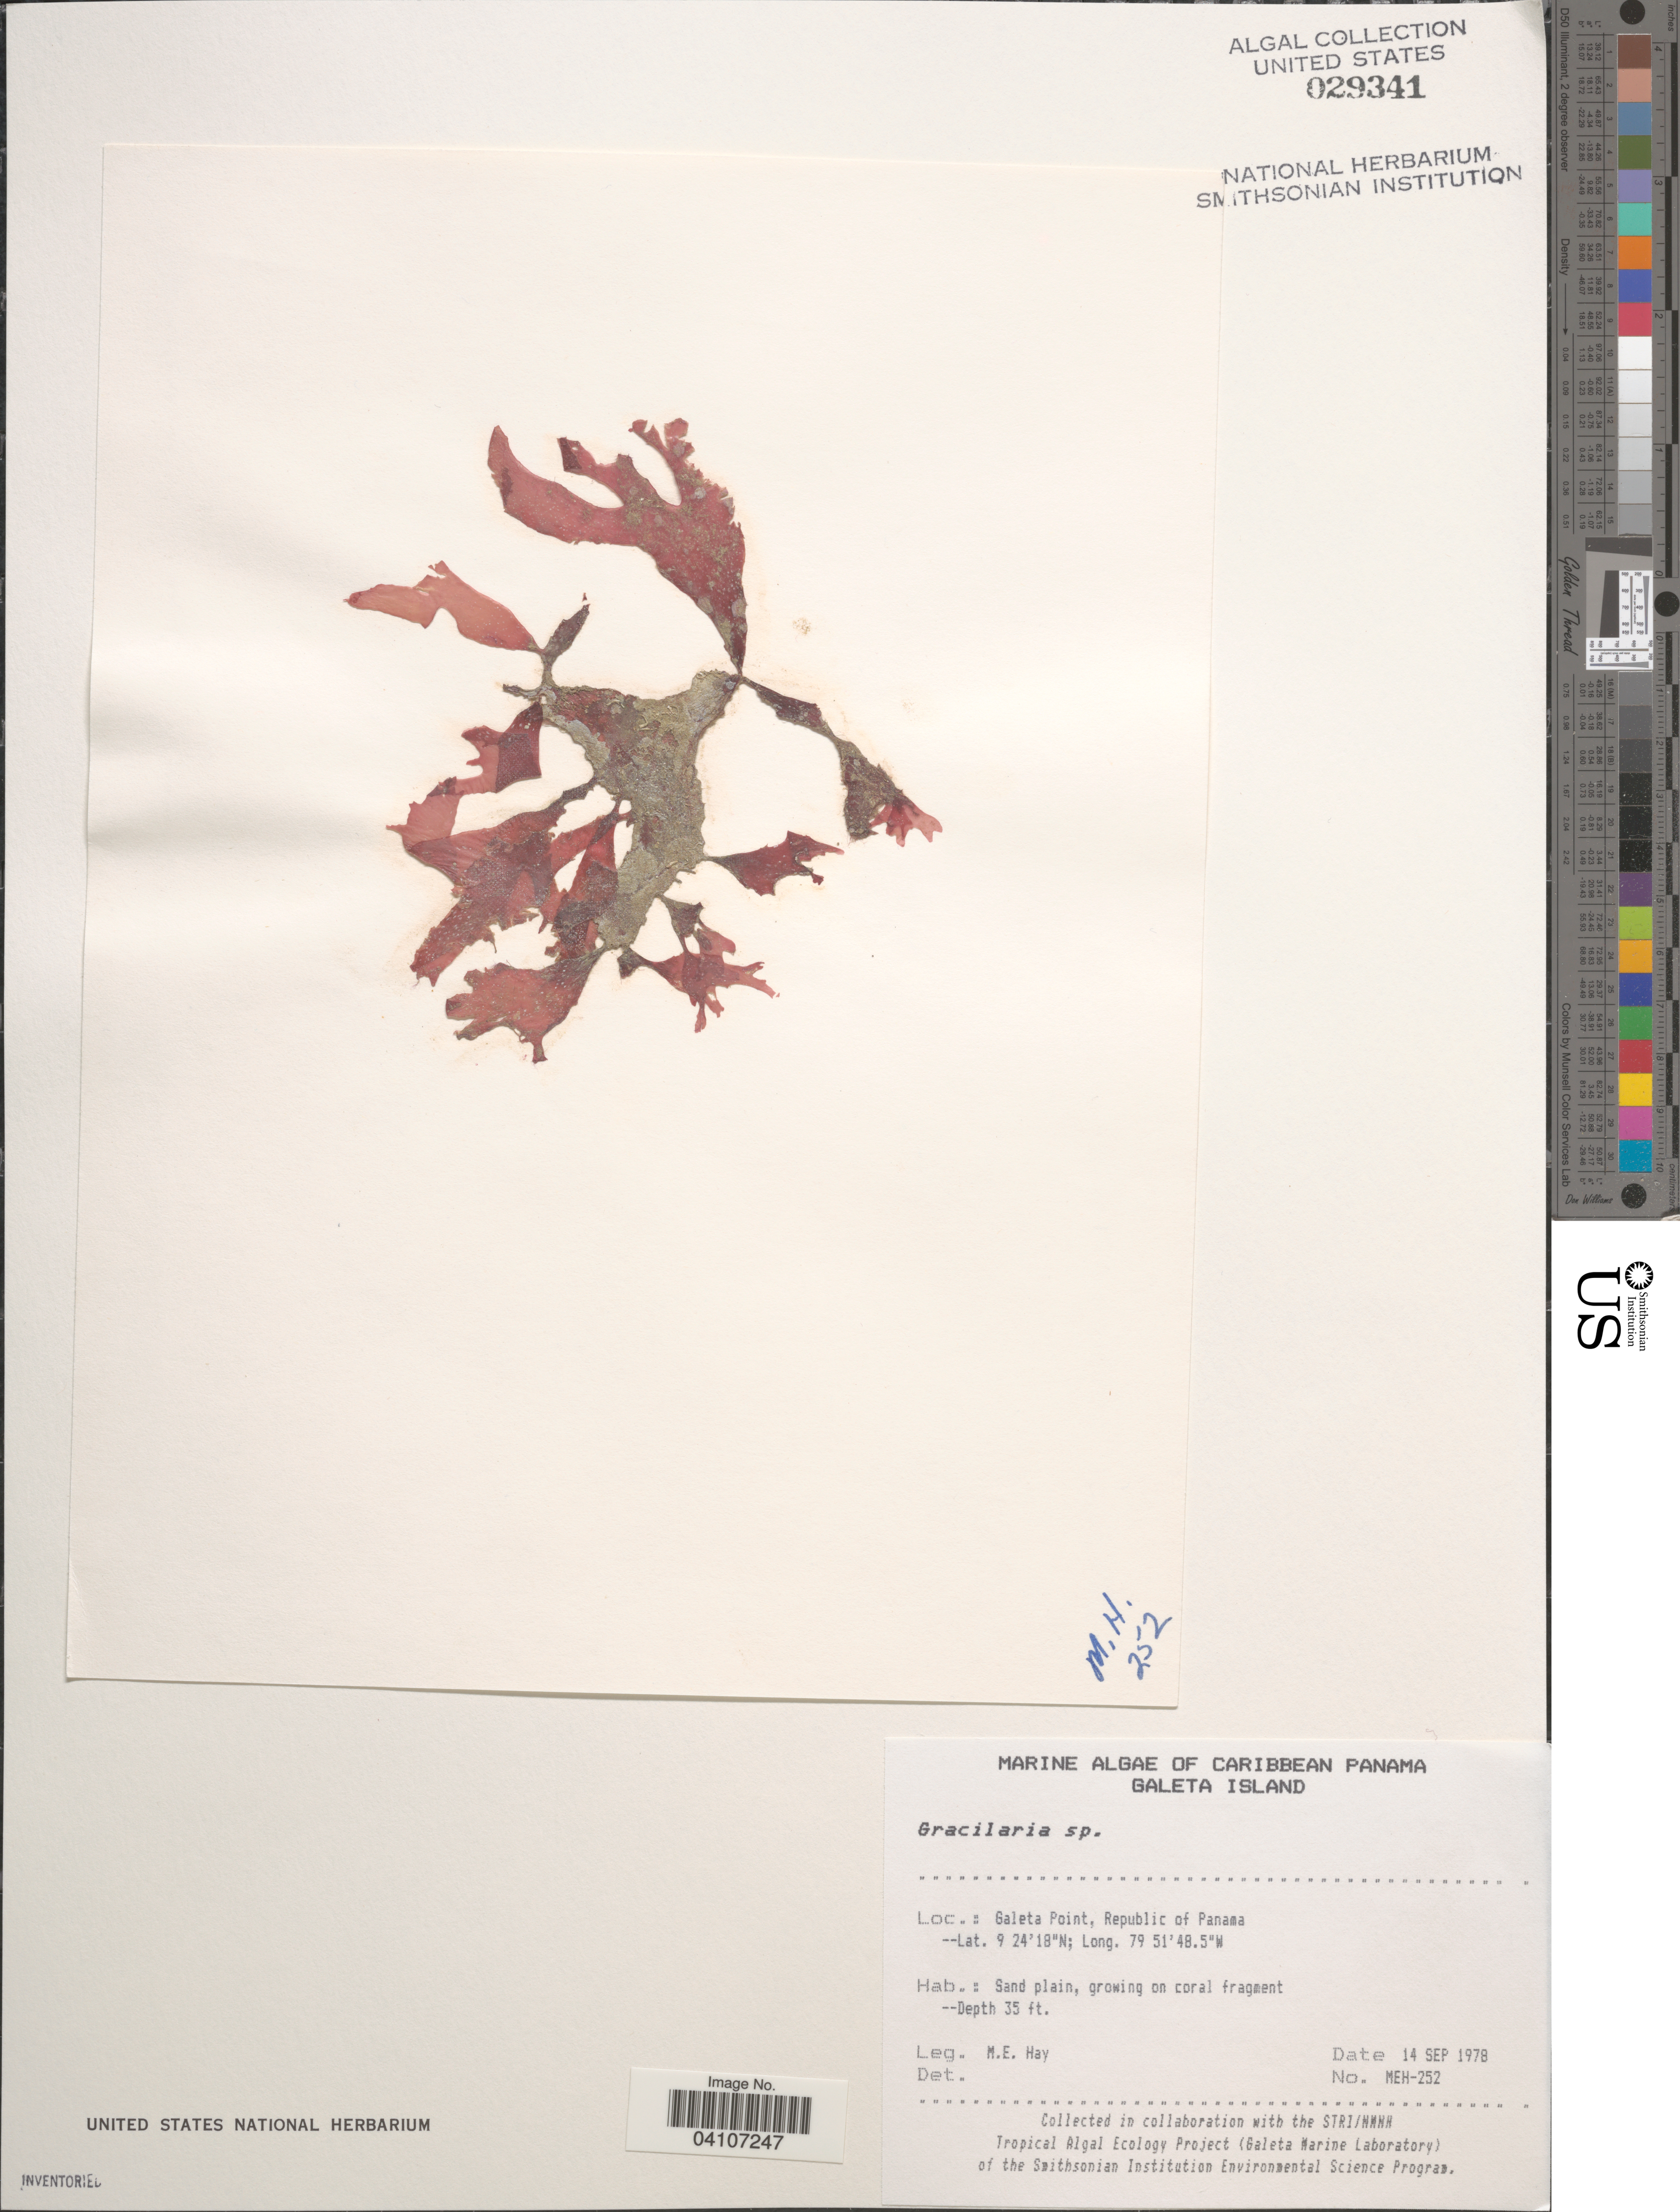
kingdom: Plantae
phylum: Rhodophyta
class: Florideophyceae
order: Gracilariales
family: Gracilariaceae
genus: Gracilaria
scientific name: Gracilaria sp.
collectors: M. E. Hay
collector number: MEH-252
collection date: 1978-09-14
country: Panama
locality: Caribbean Panama. Galeta Island. Galeta Point, Republic of Panama.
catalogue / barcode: US 29341